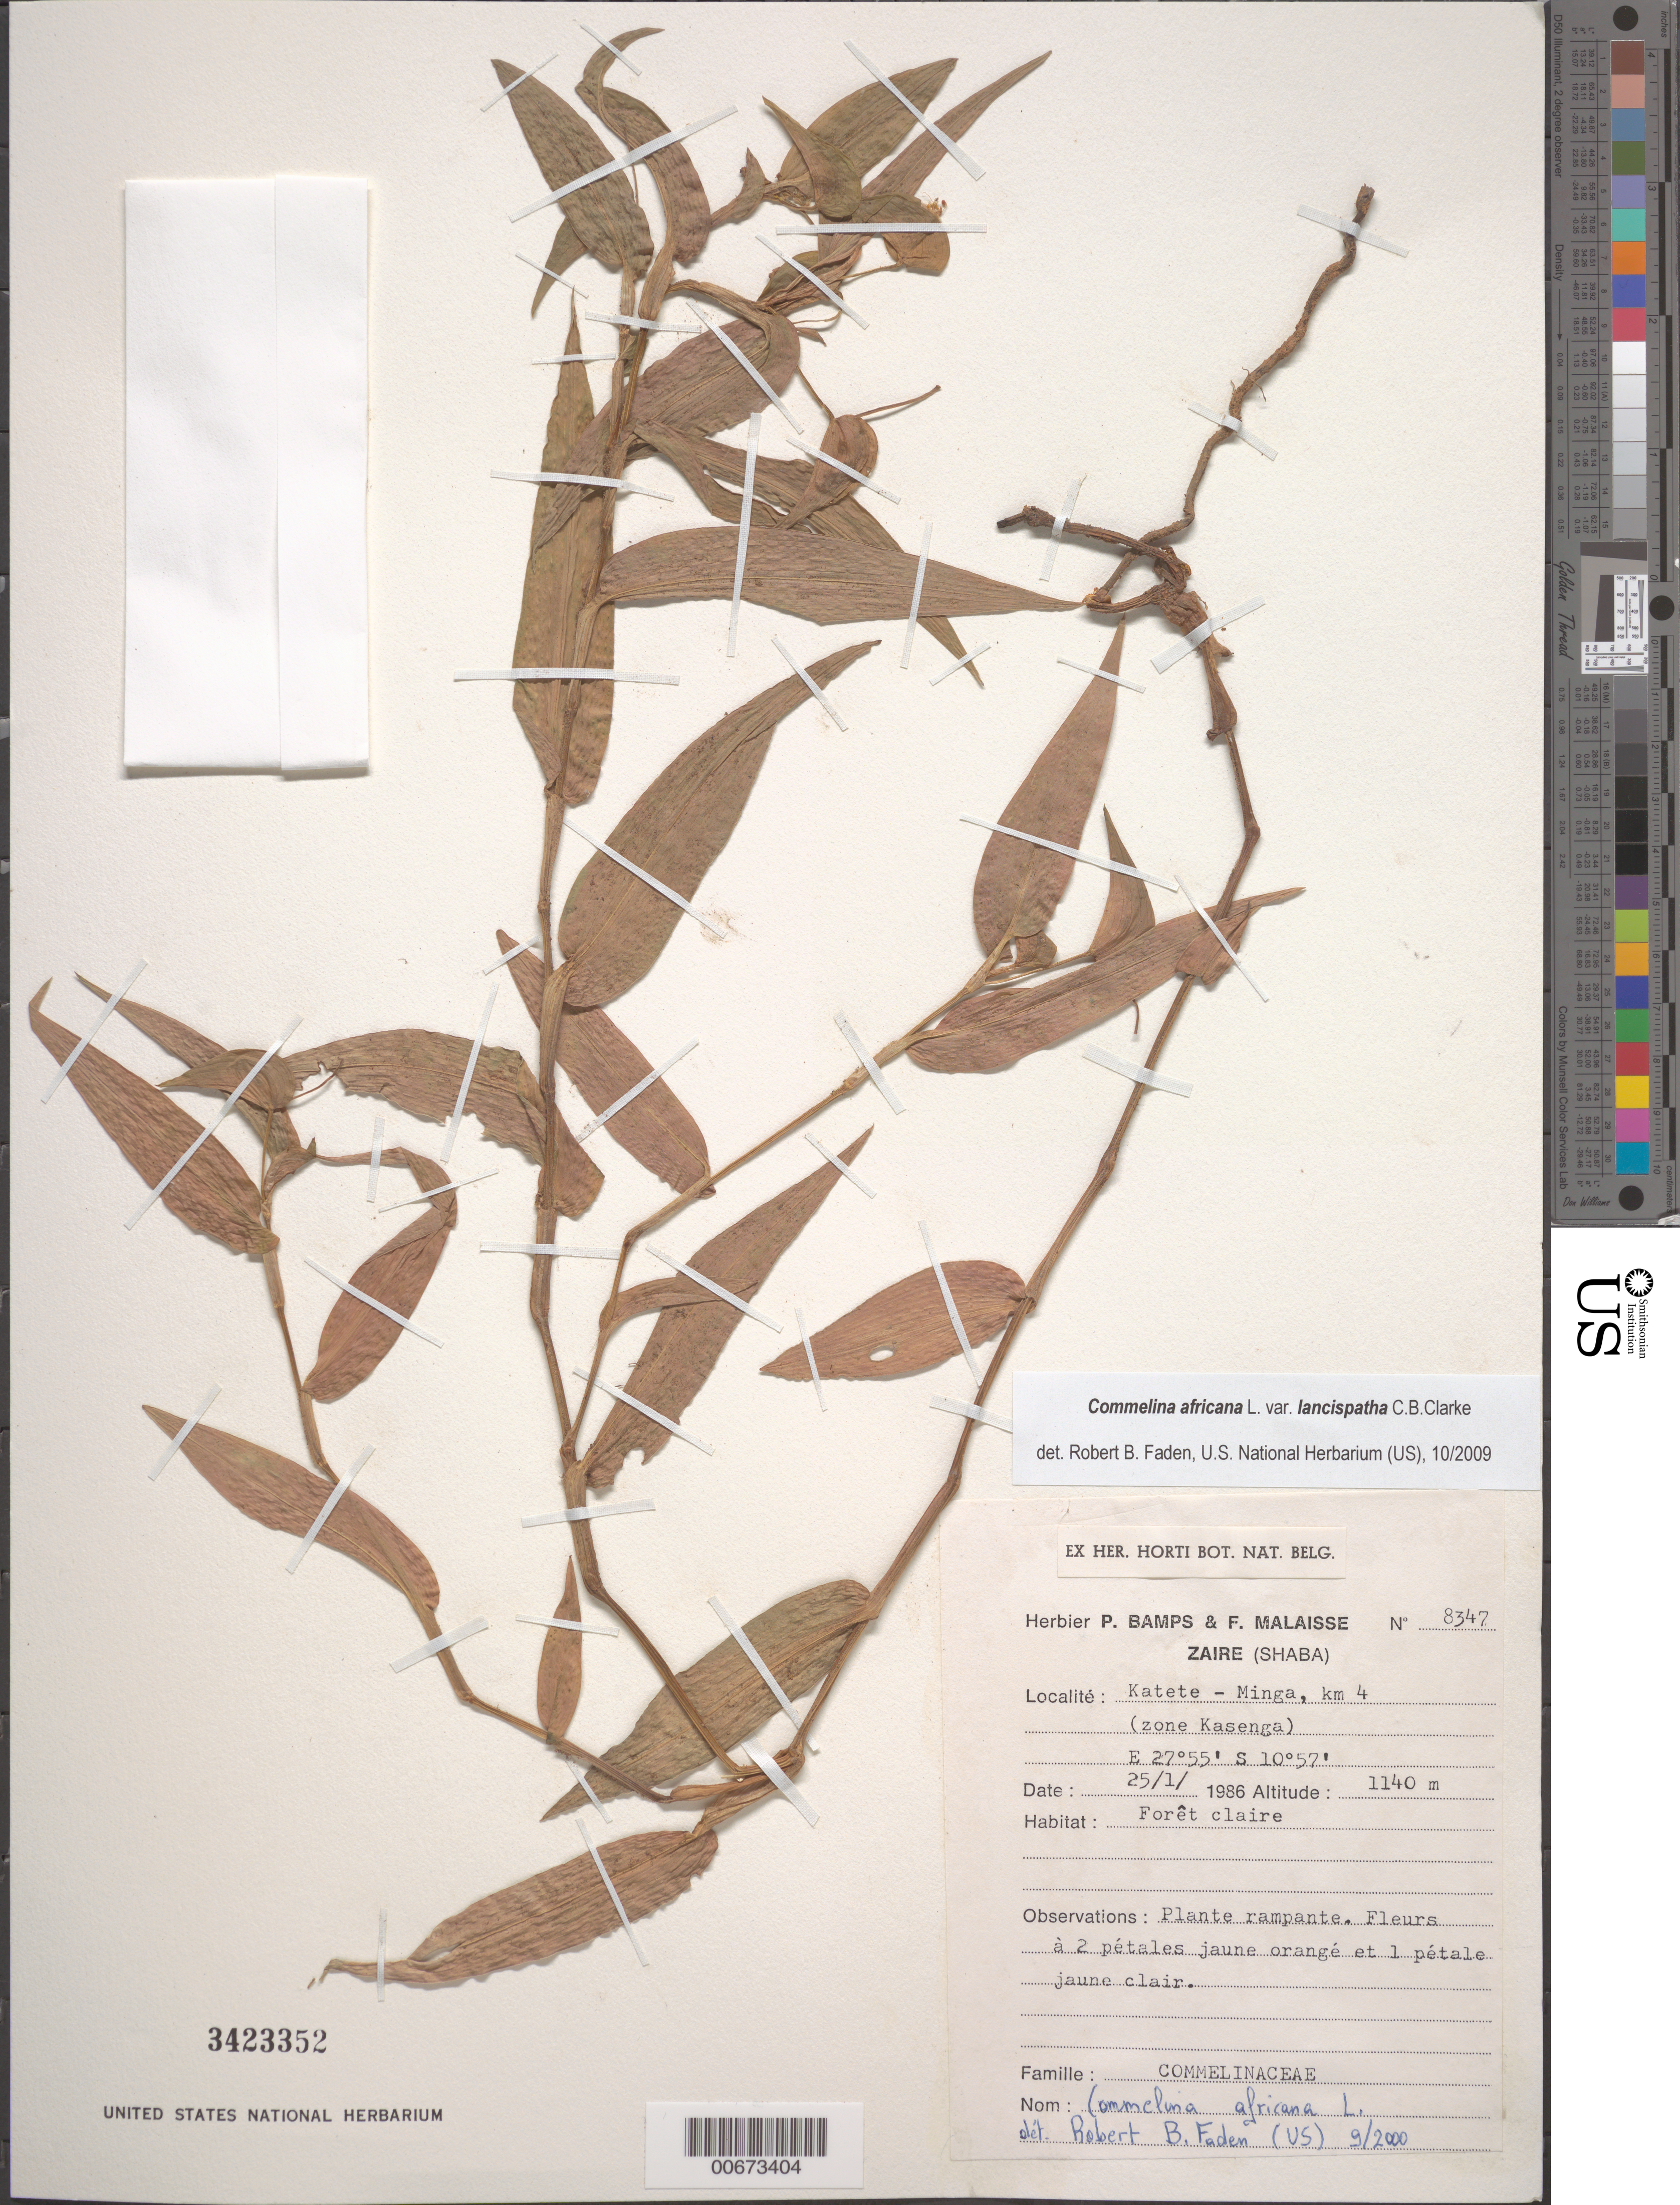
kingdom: Plantae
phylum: Tracheophyta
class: Liliopsida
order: Commelinales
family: Commelinaceae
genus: Commelina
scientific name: Commelina africana var. lancispatha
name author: C.B. Clarke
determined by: Faden, Robert B., (US), Smithsonian Institution - National Museum of Natural History (UNITED STATES)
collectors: P. Bamps & F. Malaisse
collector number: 8347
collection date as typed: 21 Jan 1986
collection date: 1986-01-21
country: Congo, Democratic Republic of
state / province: Haut-Katanga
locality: Katete, Minga, Kasenga Zone. [Shaba Province also know as Katanga.]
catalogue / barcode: US 3423352